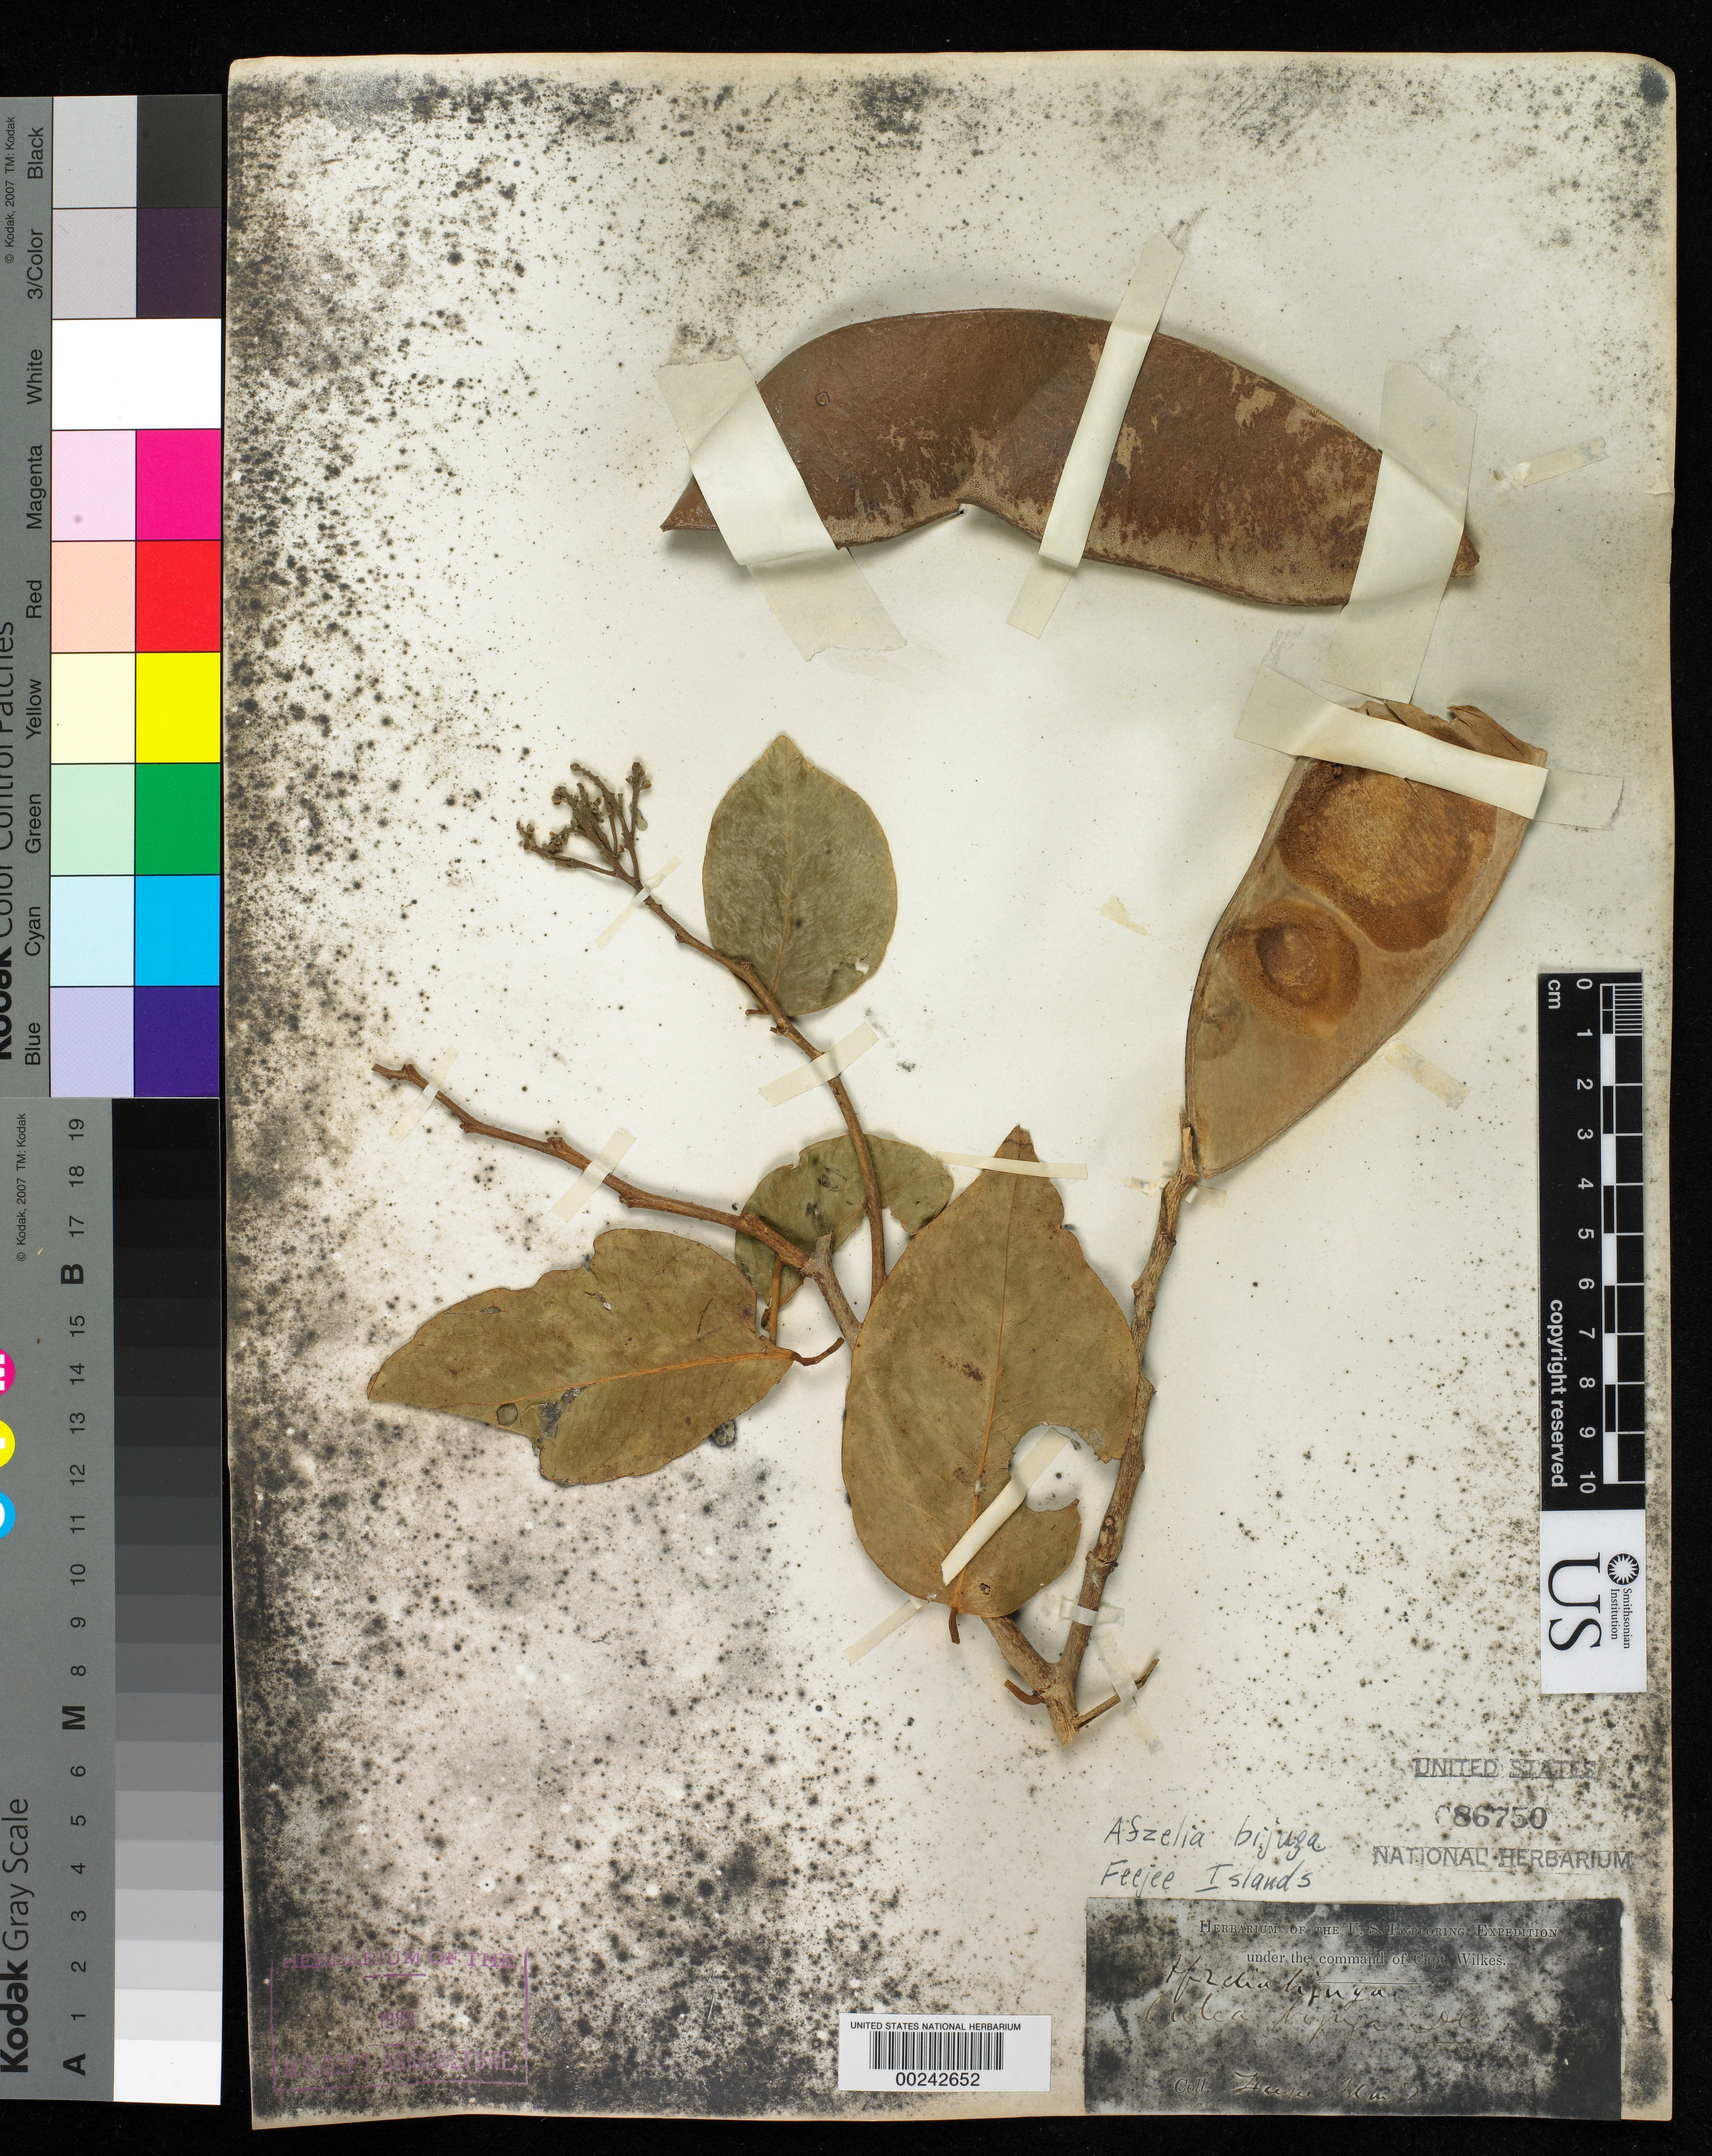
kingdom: Plantae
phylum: Tracheophyta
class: Magnoliopsida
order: Fabales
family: Fabaceae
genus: Intsia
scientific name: Intsia bijuga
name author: (Colebr.) Kuntze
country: Fiji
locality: Hupe i. or zufu i. (?)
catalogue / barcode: US 86750